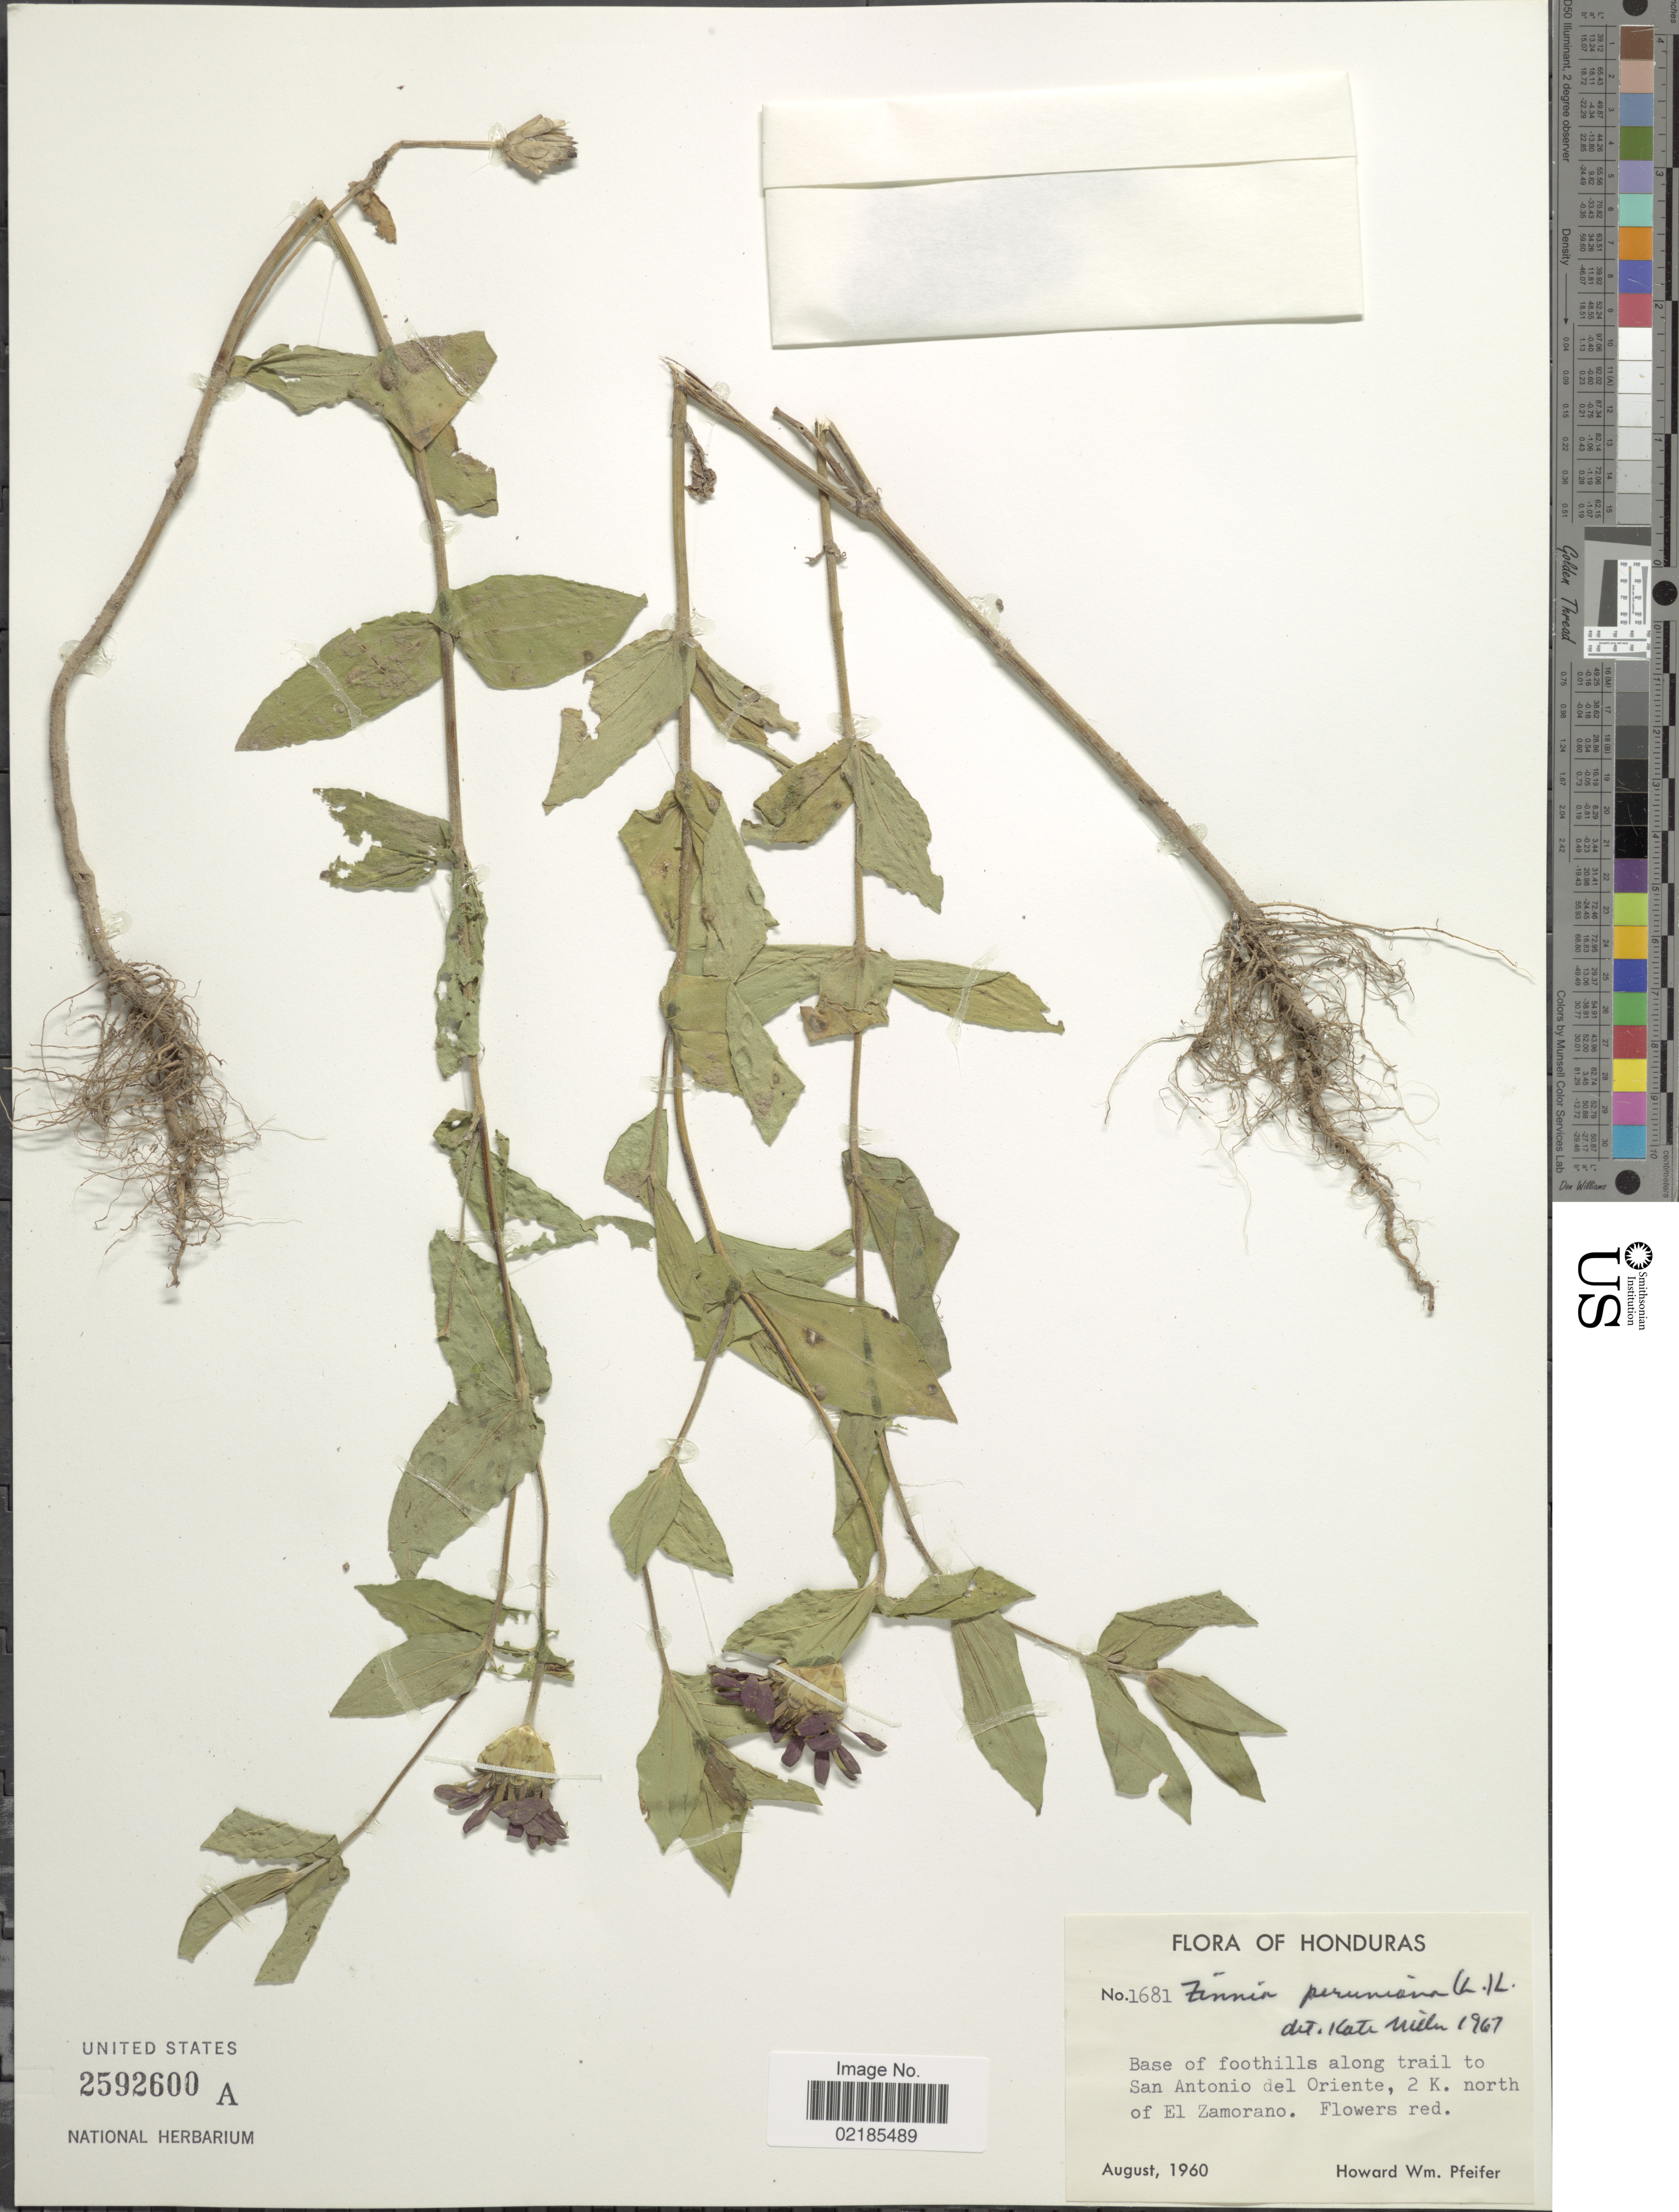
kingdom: Plantae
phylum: Tracheophyta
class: Magnoliopsida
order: Asterales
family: Asteraceae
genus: Zinnia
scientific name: Zinnia peruviana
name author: (L.) L.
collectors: H. W. Pfeifer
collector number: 1681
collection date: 1960-08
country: Honduras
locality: Along trail to San Antonio del Oriente, 2 k. north of El Zamorano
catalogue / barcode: US 2592600A